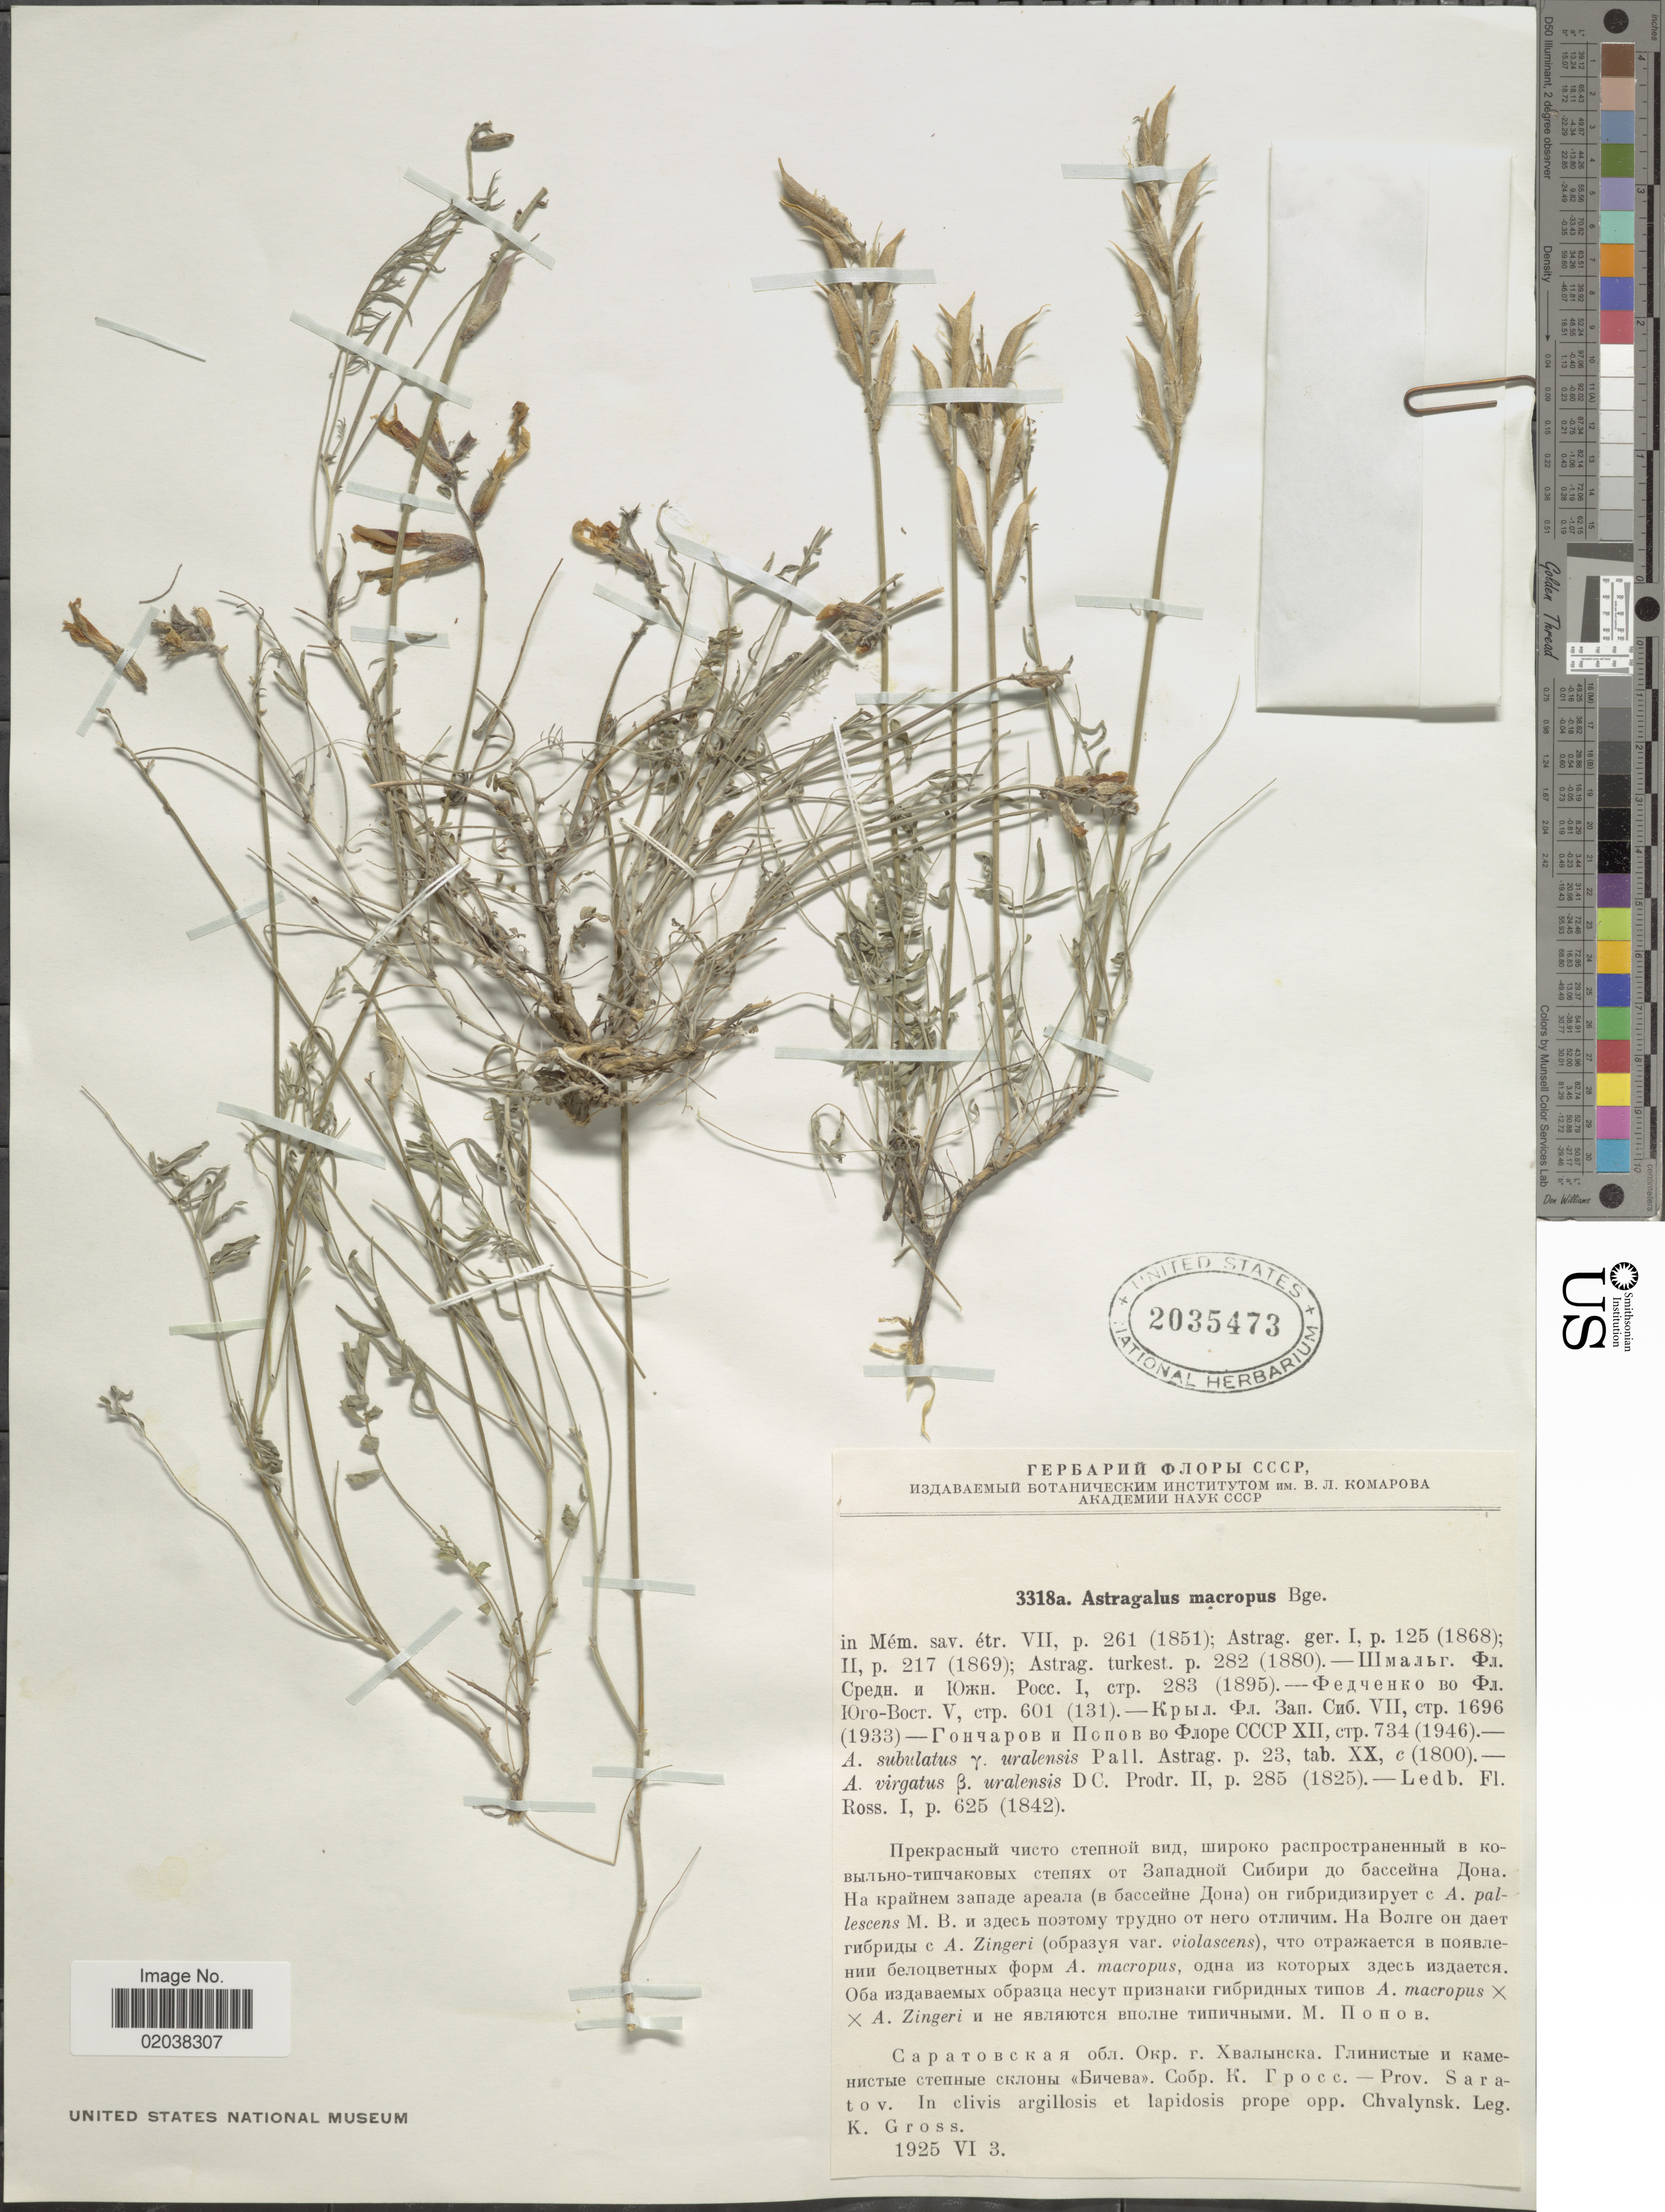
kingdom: Plantae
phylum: Tracheophyta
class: Magnoliopsida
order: Fabales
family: Fabaceae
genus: Astragalus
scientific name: Astragalus macropus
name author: Bunge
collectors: K. Gross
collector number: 3318a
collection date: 1925-06-03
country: Russian Federation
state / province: Saratov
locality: In clivis argillosis et lapidosis prope opp. Chvalynsk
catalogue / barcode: US 2035473